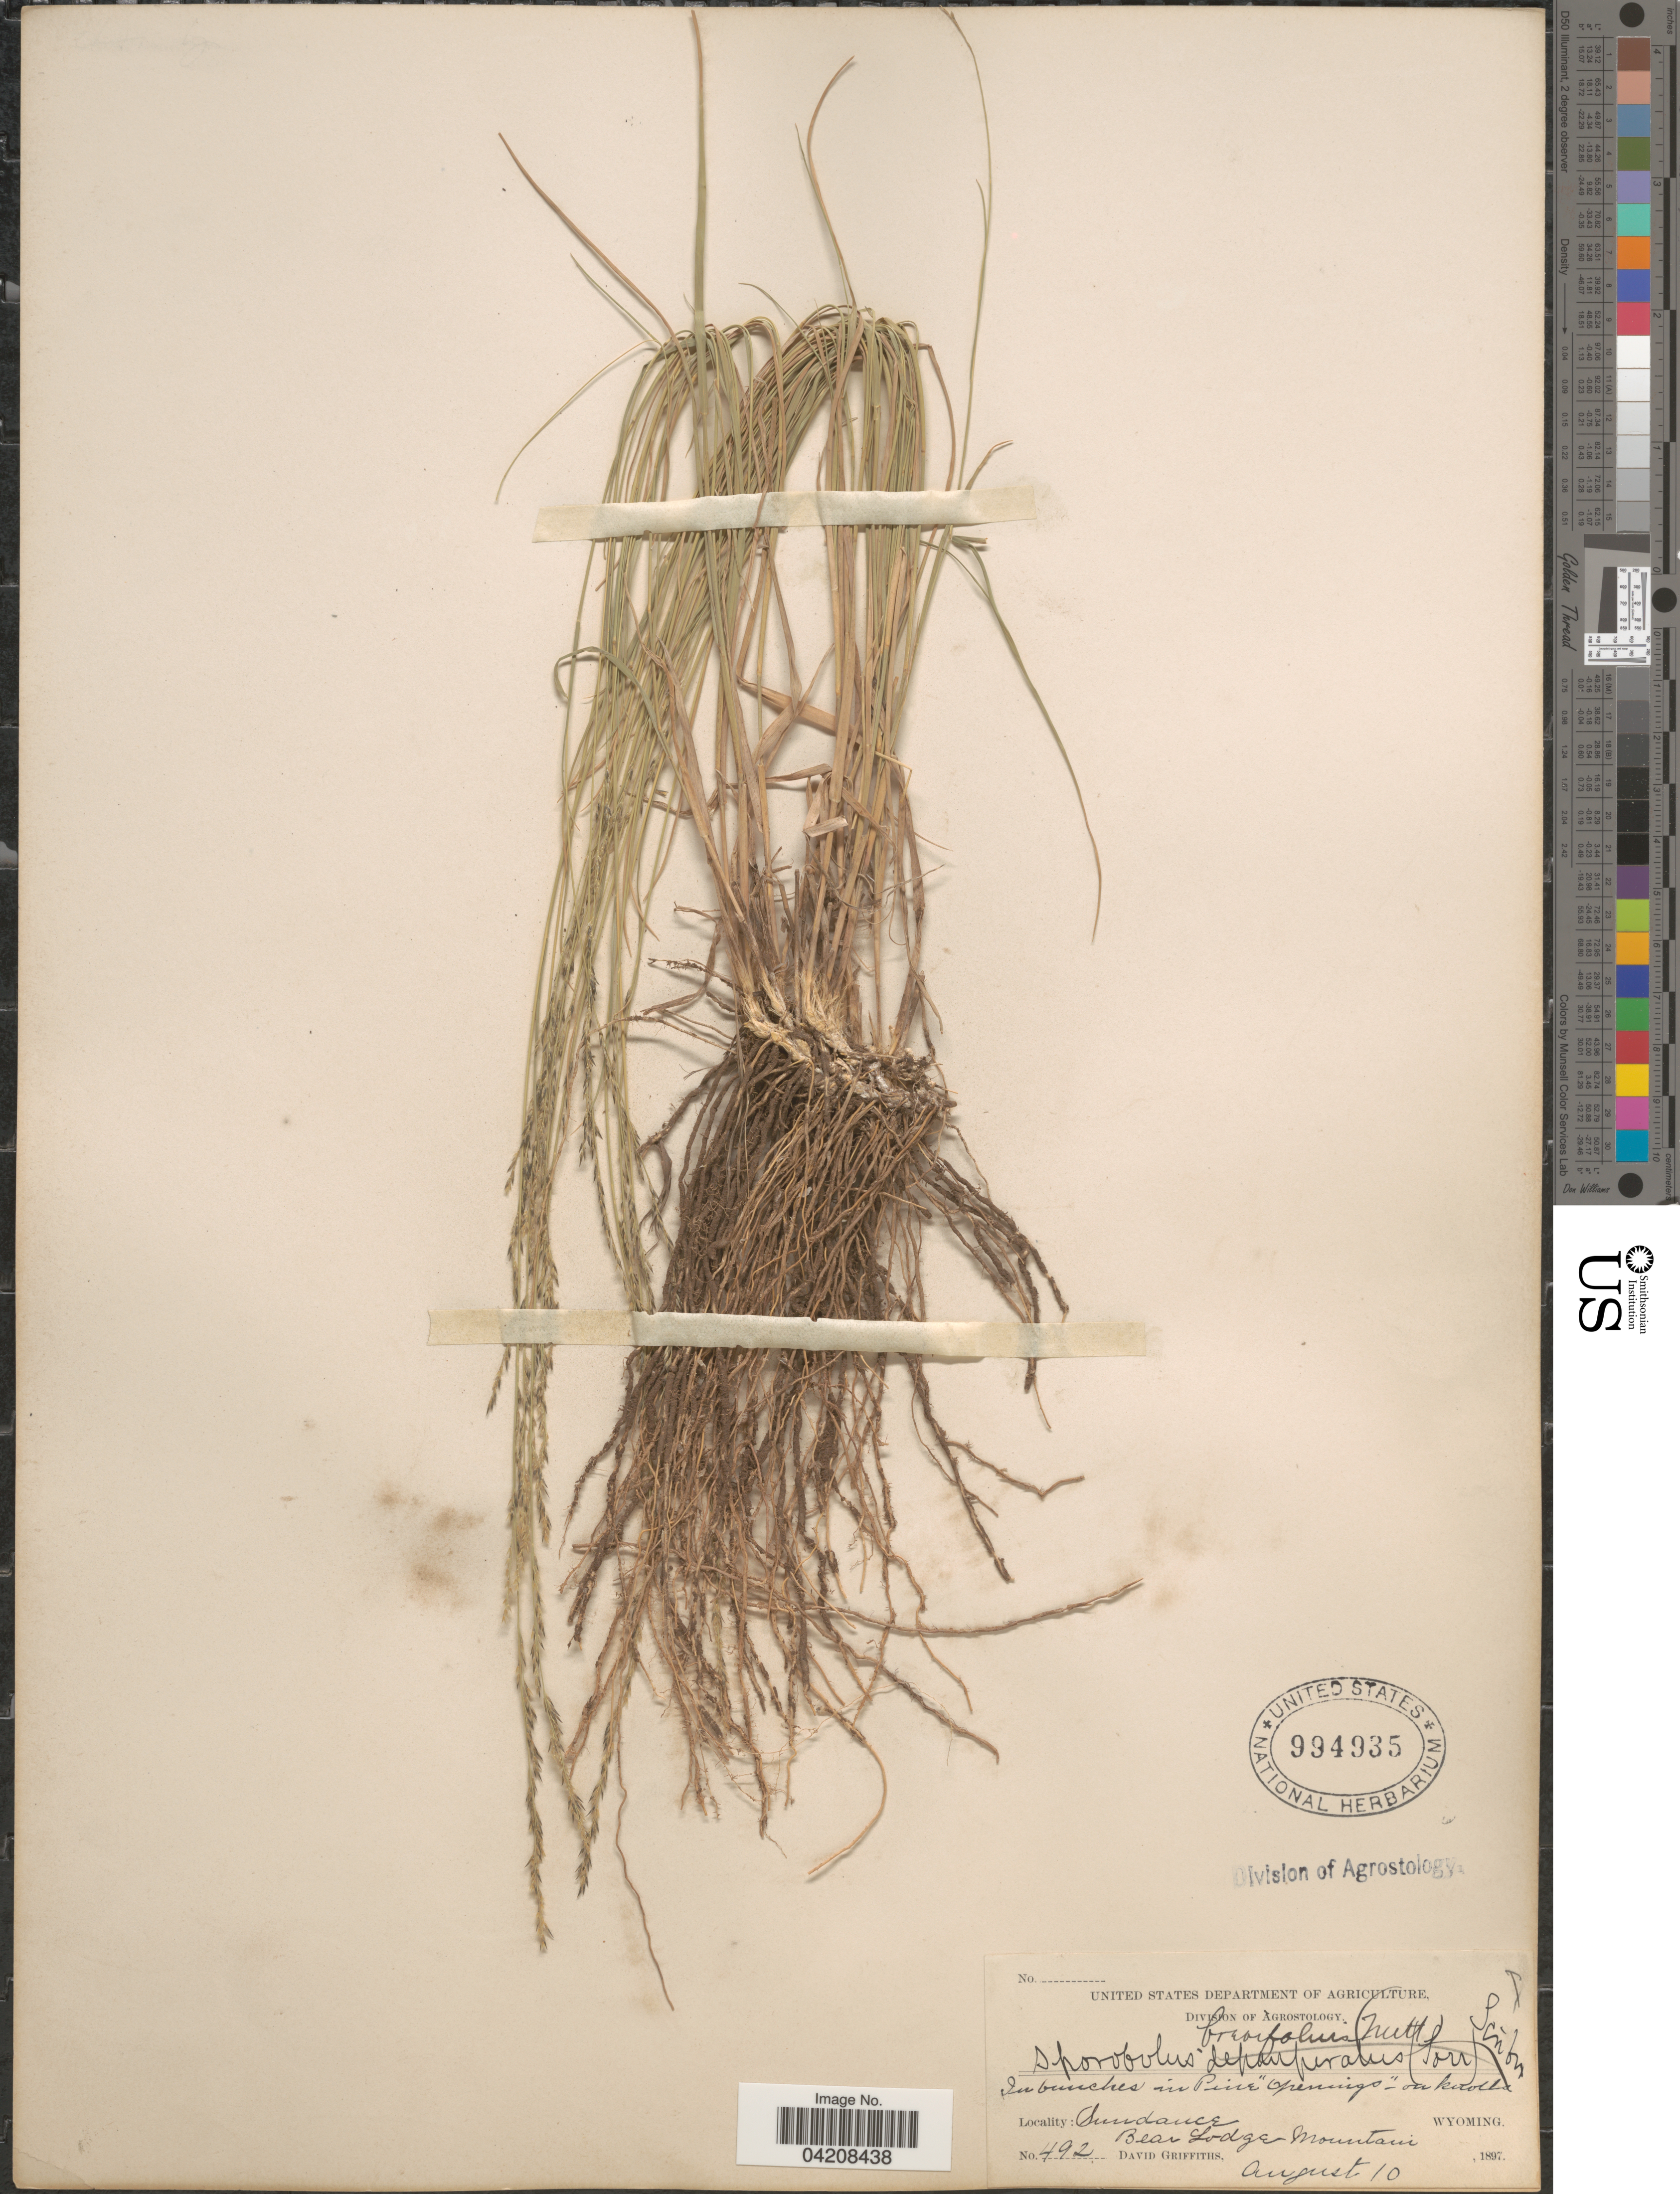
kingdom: Plantae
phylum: Tracheophyta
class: Liliopsida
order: Poales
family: Poaceae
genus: Muhlenbergia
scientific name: Muhlenbergia cuspidata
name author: (Torr. ex Hook.) Rydb.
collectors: D. Griffiths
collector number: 492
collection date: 1897-08-10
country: United States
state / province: Wyoming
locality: Sundance. Bear Lodge Mountain.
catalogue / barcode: US 994935